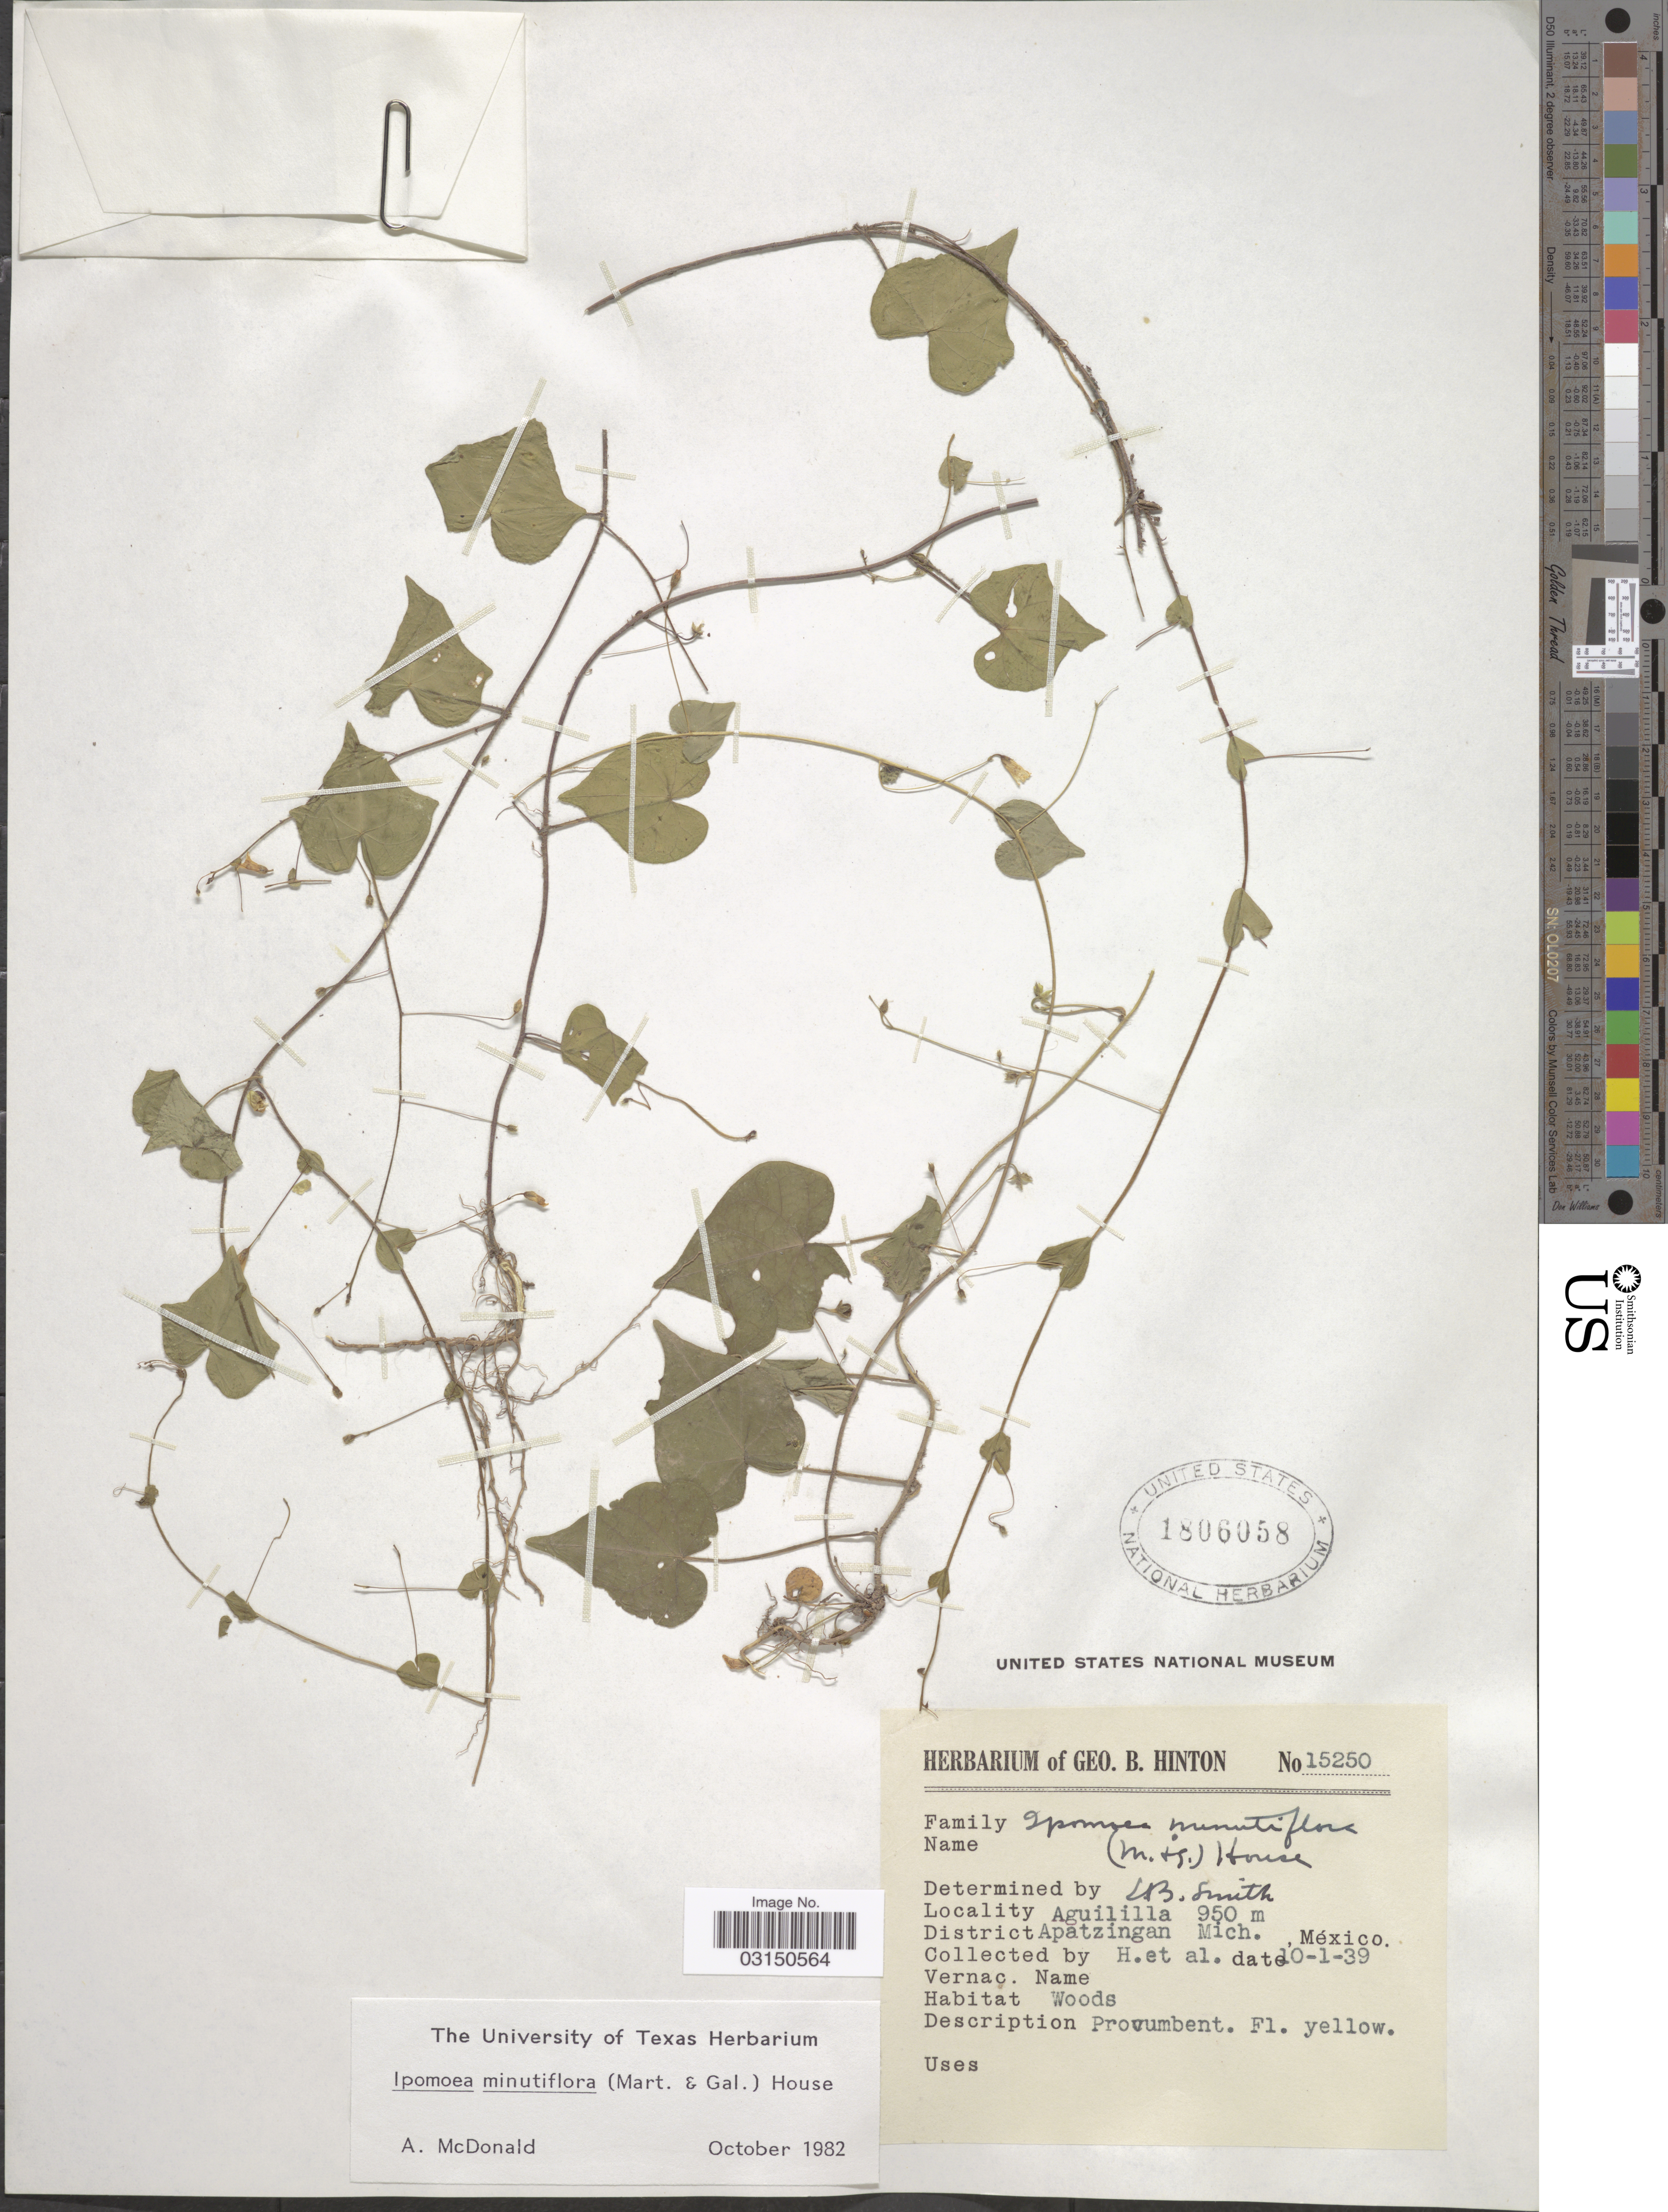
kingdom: Plantae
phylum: Tracheophyta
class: Magnoliopsida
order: Solanales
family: Convolvulaceae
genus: Ipomoea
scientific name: Ipomoea minutiflora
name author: (M. Martens) House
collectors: G. B. Hinton & et al.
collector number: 15250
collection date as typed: Transcribed d/m/y: 10/1/39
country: Mexico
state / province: Michoacán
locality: Aguililla. District Apatzingan.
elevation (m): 950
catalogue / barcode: US 1806058